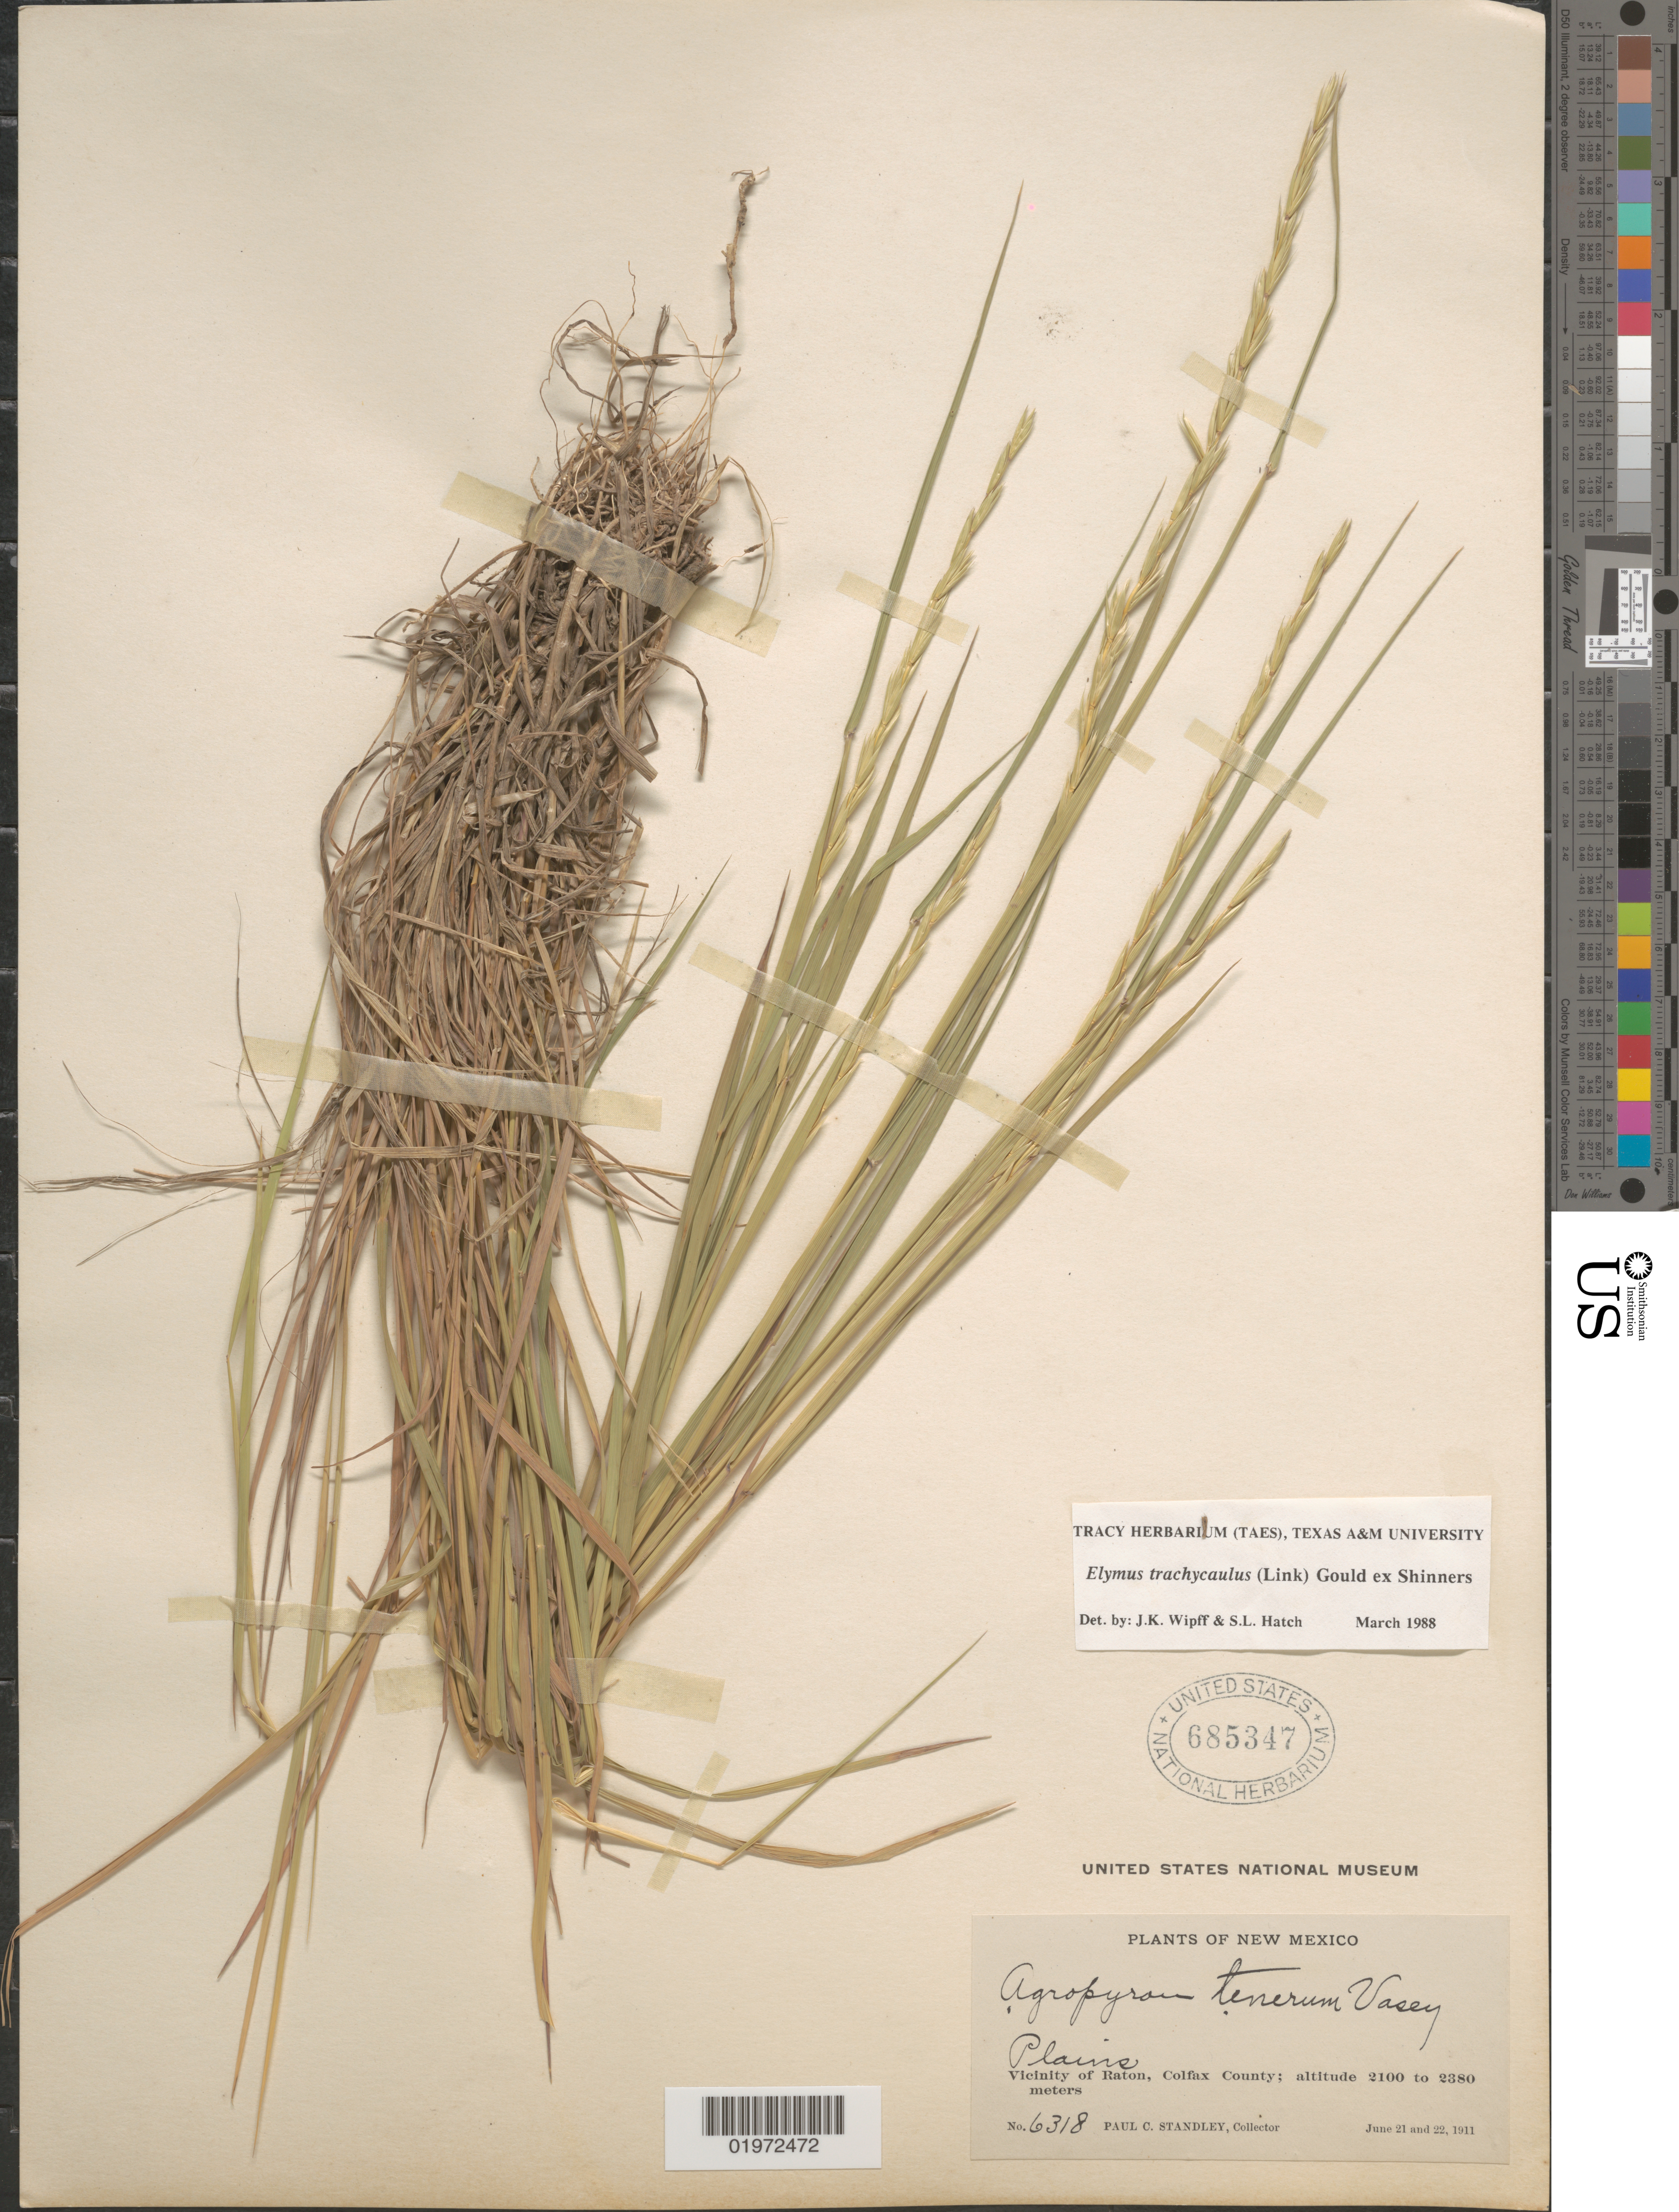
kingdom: Plantae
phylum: Tracheophyta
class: Liliopsida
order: Poales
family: Poaceae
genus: Elymus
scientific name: Elymus trachycaulus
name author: (Link) Gould ex Shinners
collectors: P. C. Standley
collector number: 6318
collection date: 1911-06-21/1911-06-22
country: United States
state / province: New Mexico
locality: Plains. Vicinity of Raton, Colfax County.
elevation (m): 2100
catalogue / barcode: US 685347